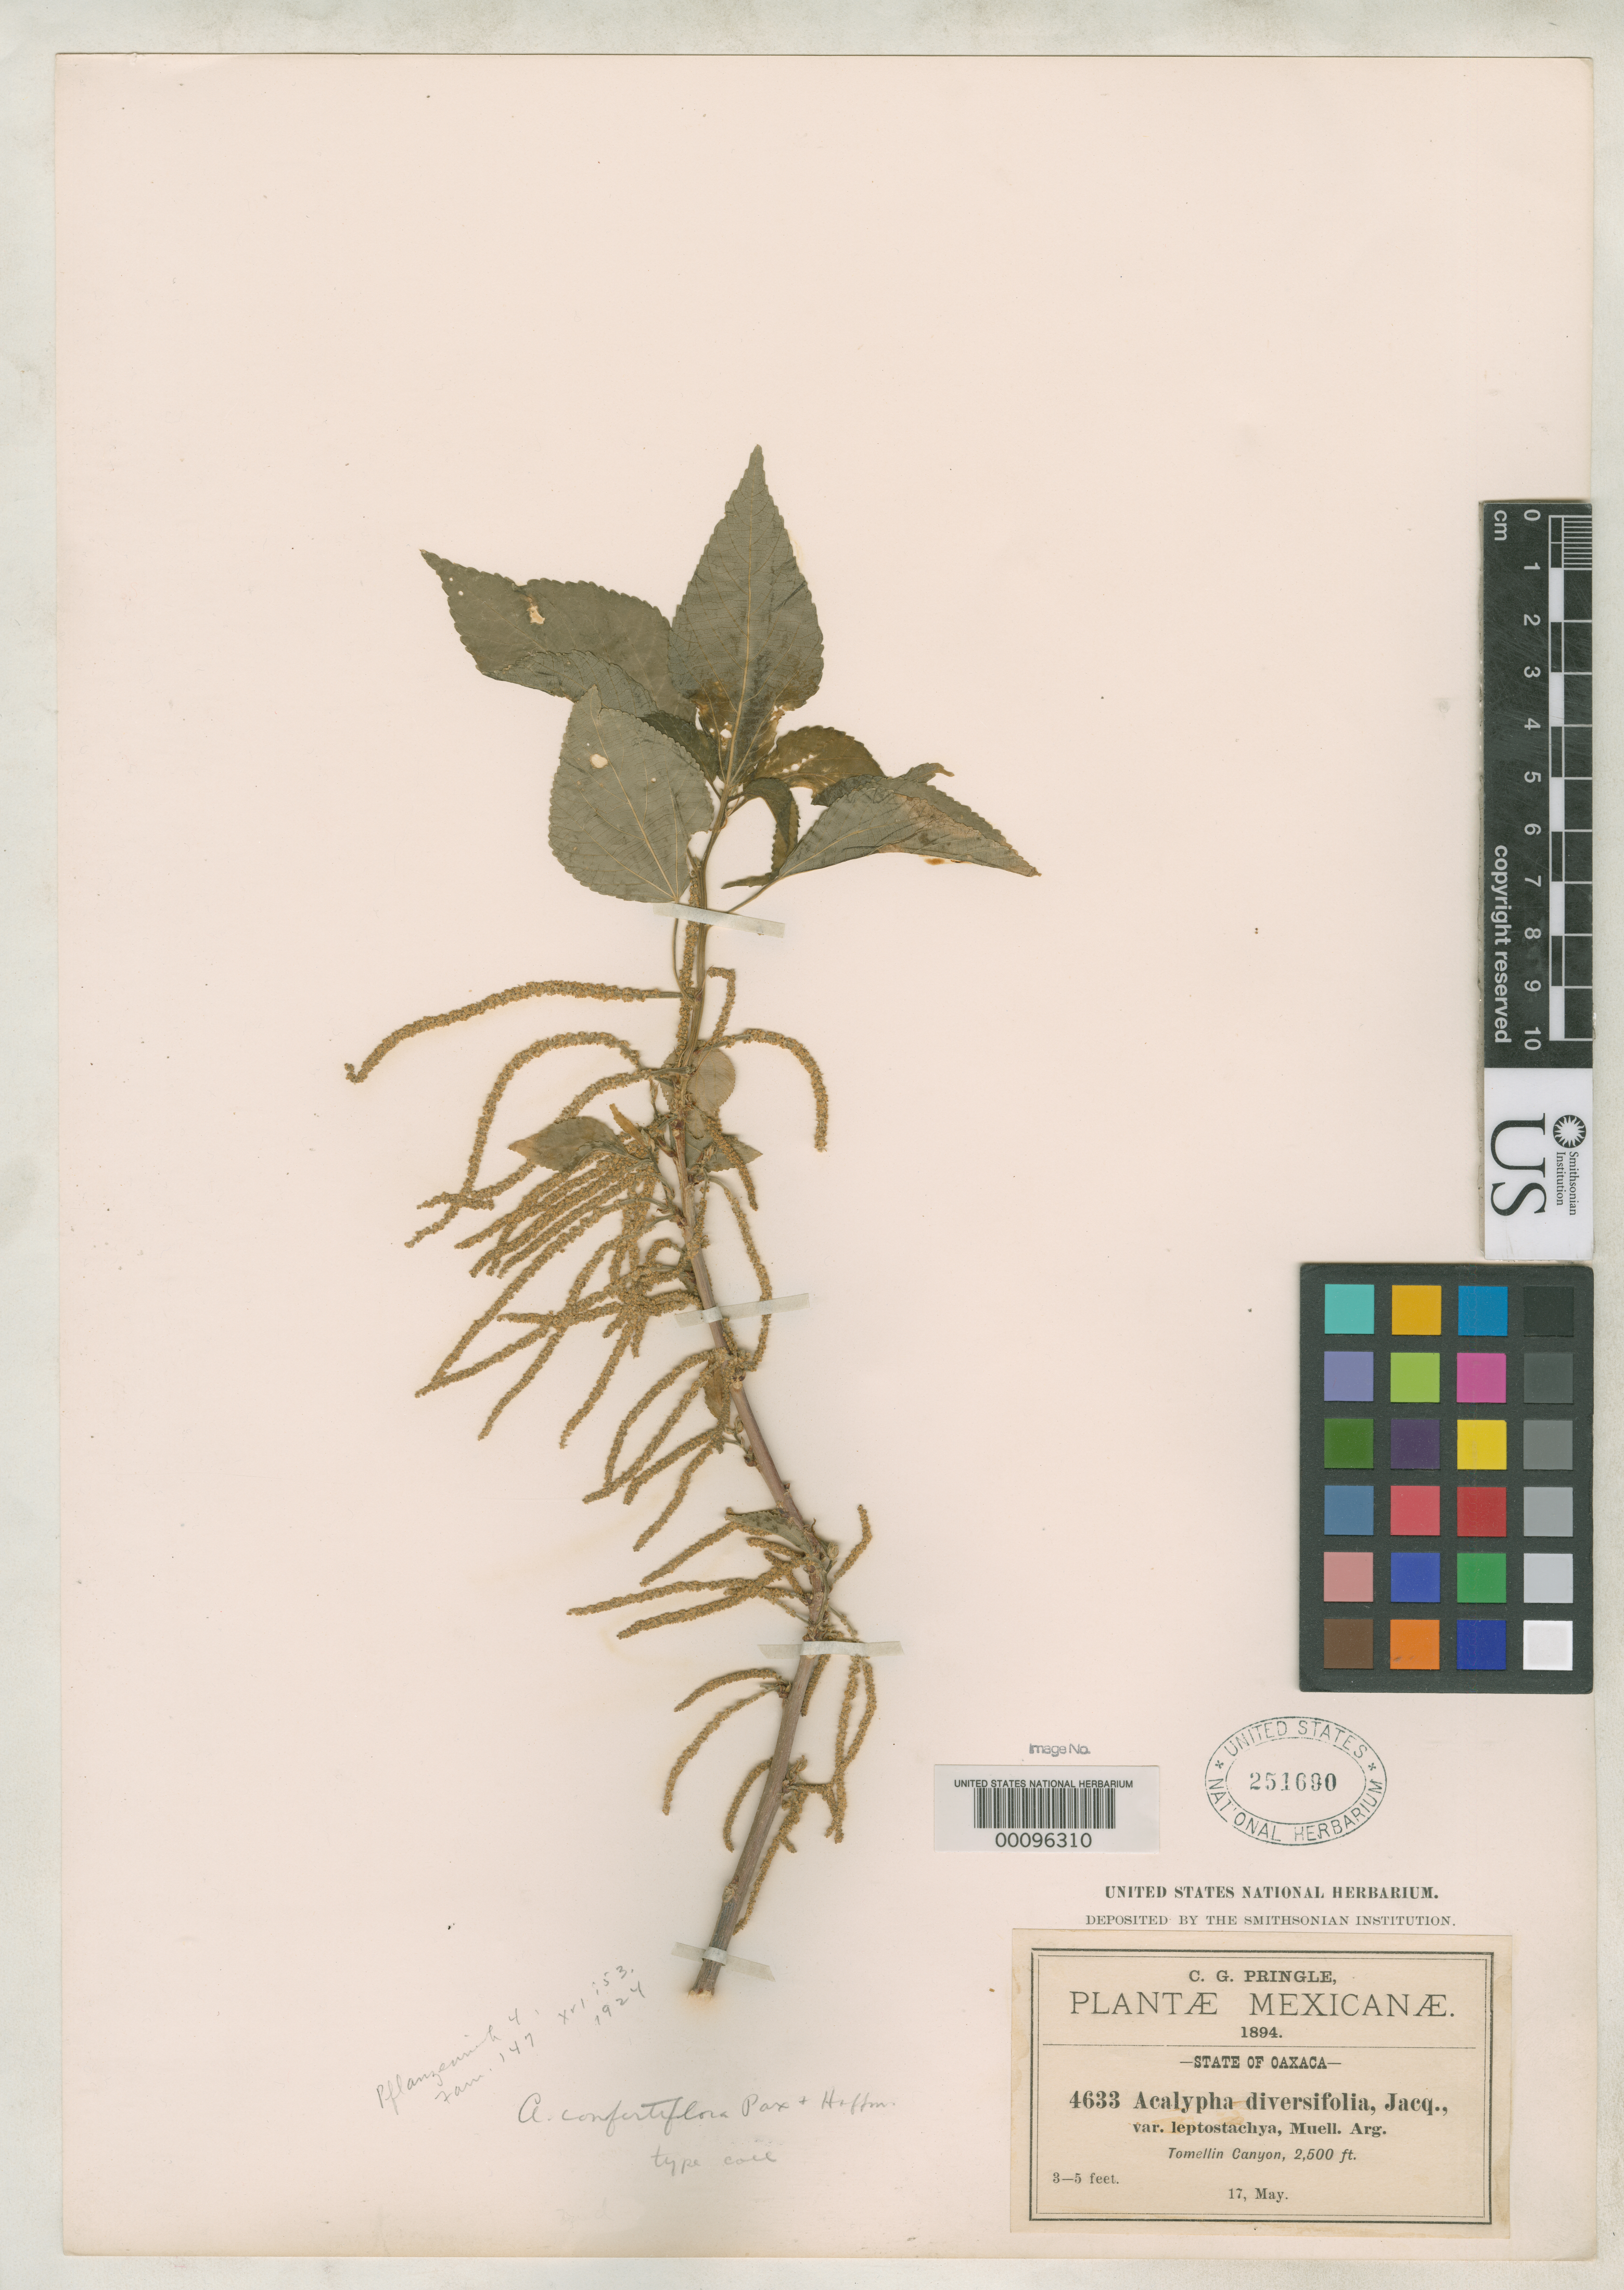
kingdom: Plantae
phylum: Tracheophyta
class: Magnoliopsida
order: Malpighiales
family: Euphorbiaceae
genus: Acalypha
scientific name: Acalypha confertiflora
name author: Pax & K. Hoffm. in Engl.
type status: Isotype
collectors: C. G. Pringle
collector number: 4633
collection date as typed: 17 May 1894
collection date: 1894-05-17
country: Mexico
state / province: Oaxaca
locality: Tomellin Canyon.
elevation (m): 800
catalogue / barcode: US 251690